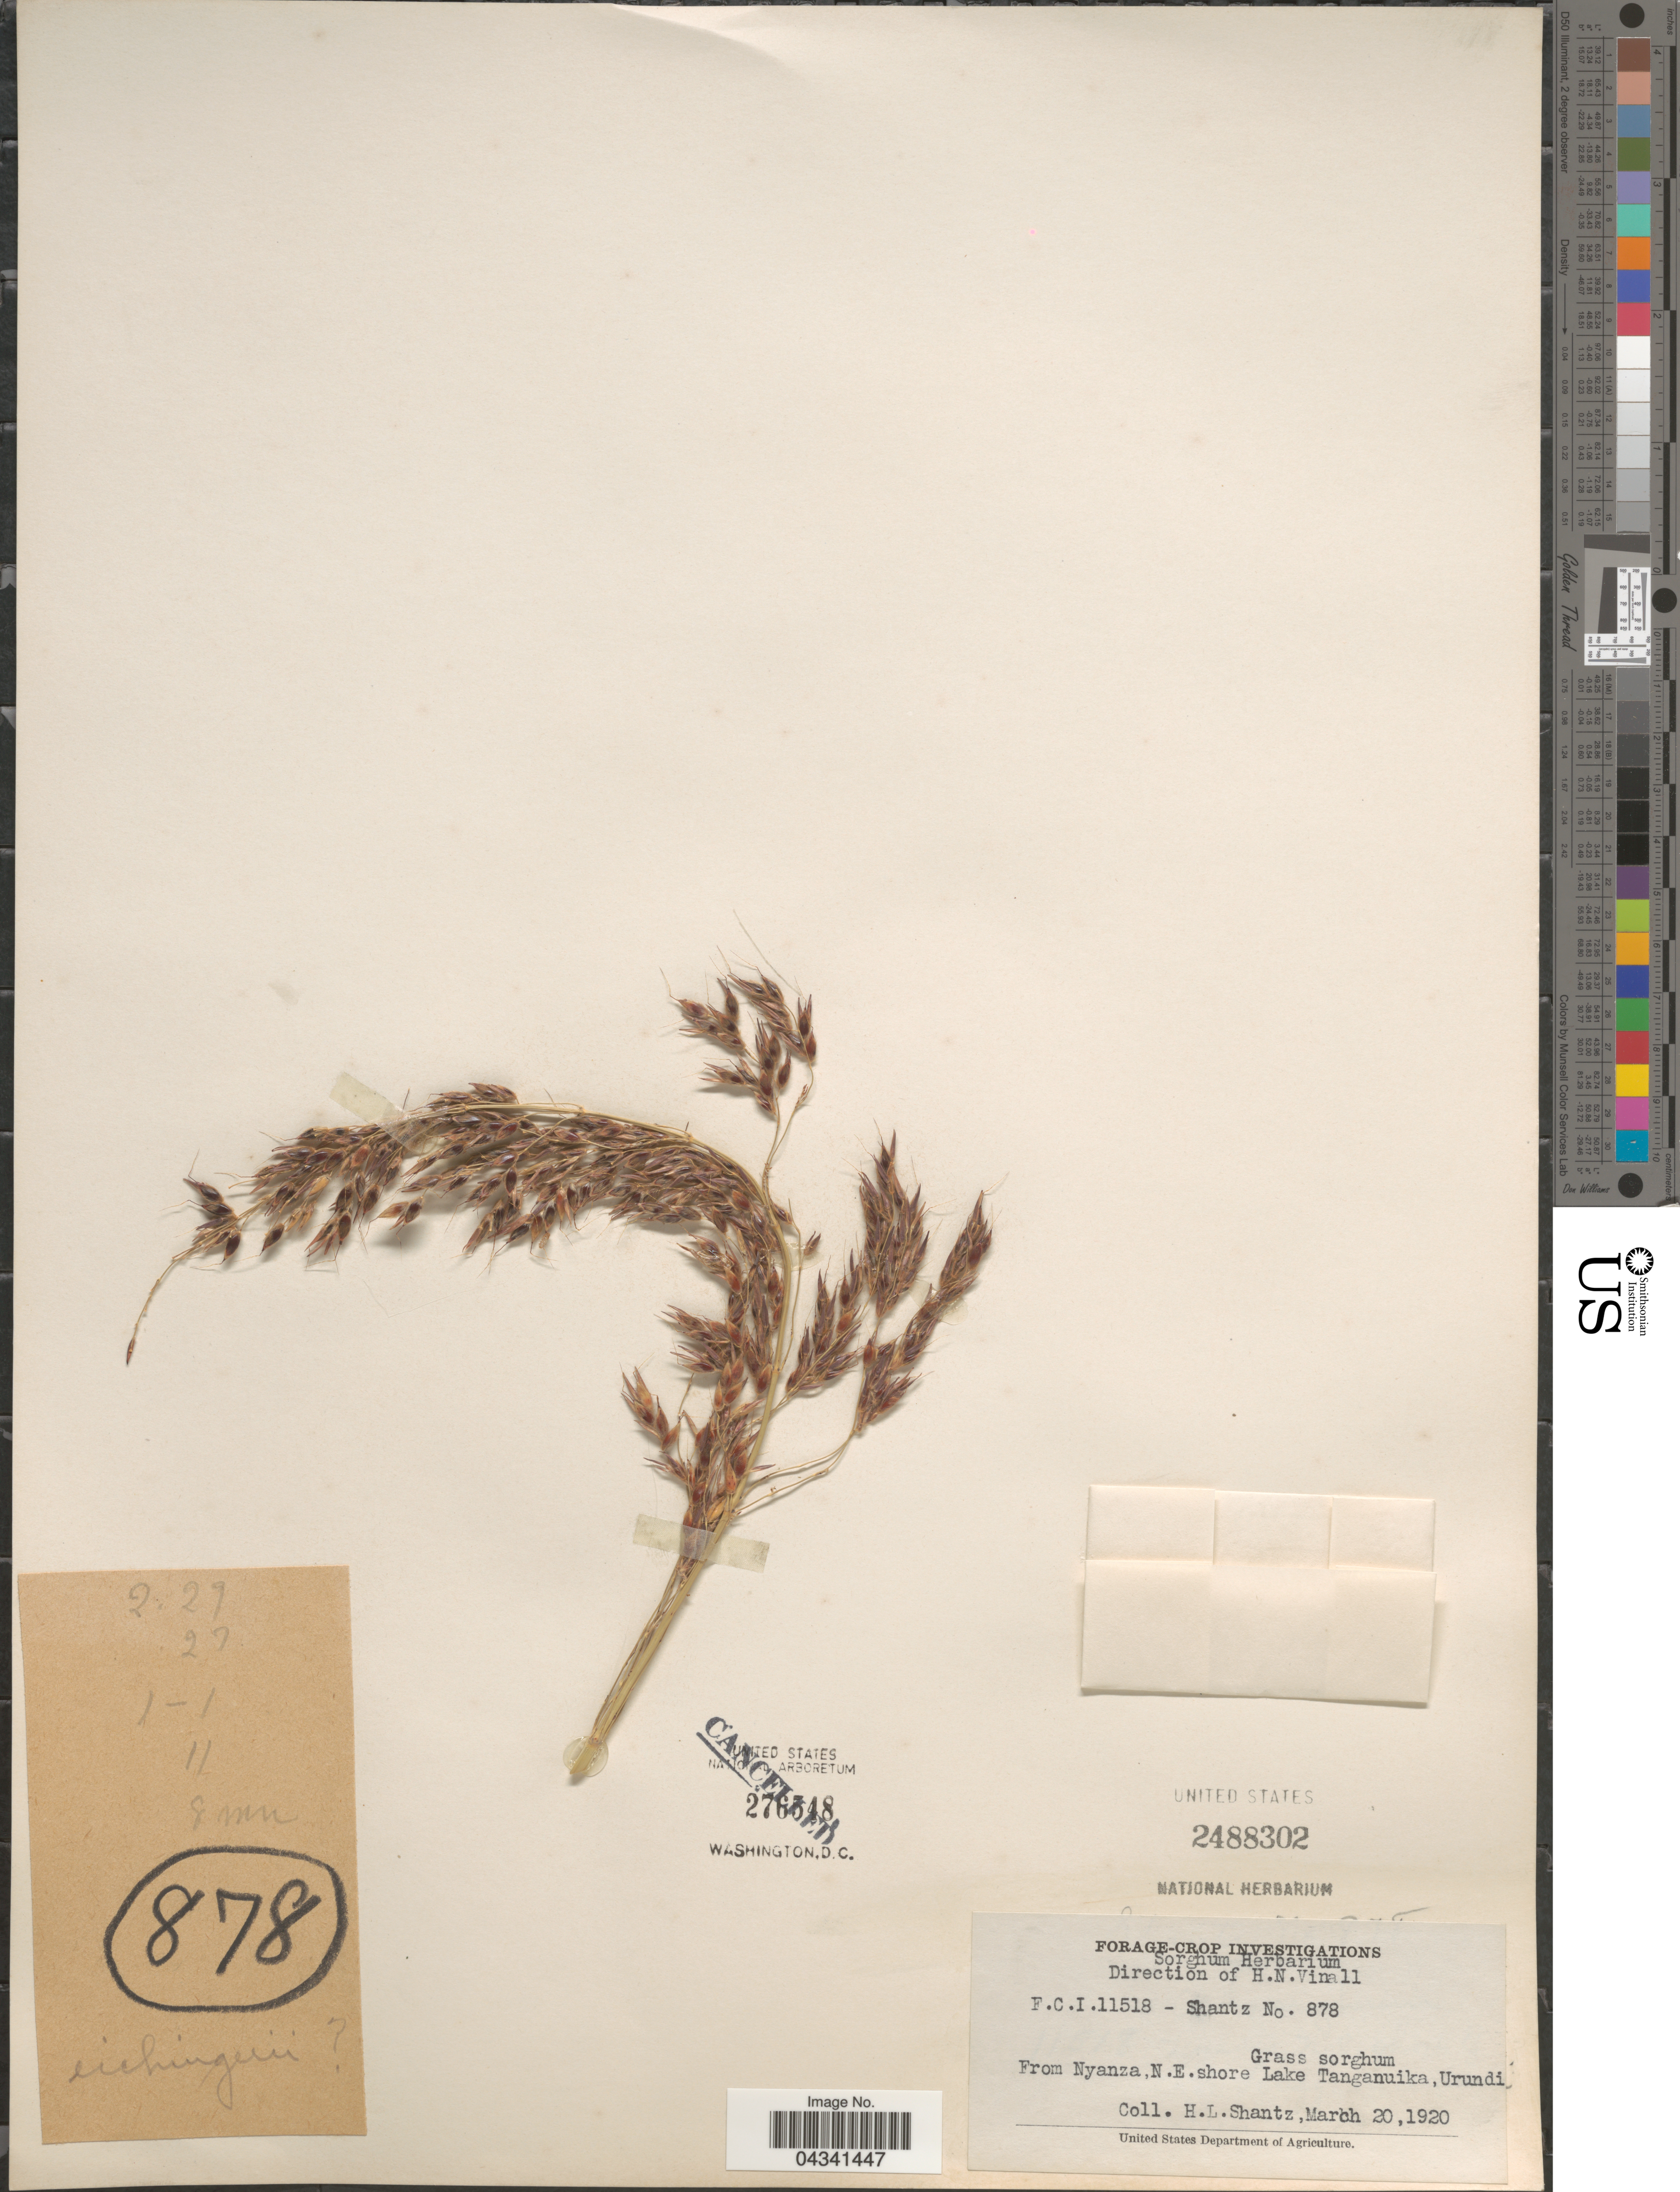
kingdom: Plantae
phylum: Tracheophyta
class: Liliopsida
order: Poales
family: Poaceae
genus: Sorghum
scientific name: Sorghum arundinaceum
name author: (Desv.) Stapf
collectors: H. Shantz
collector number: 878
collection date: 1920-03-20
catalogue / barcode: US 2488302